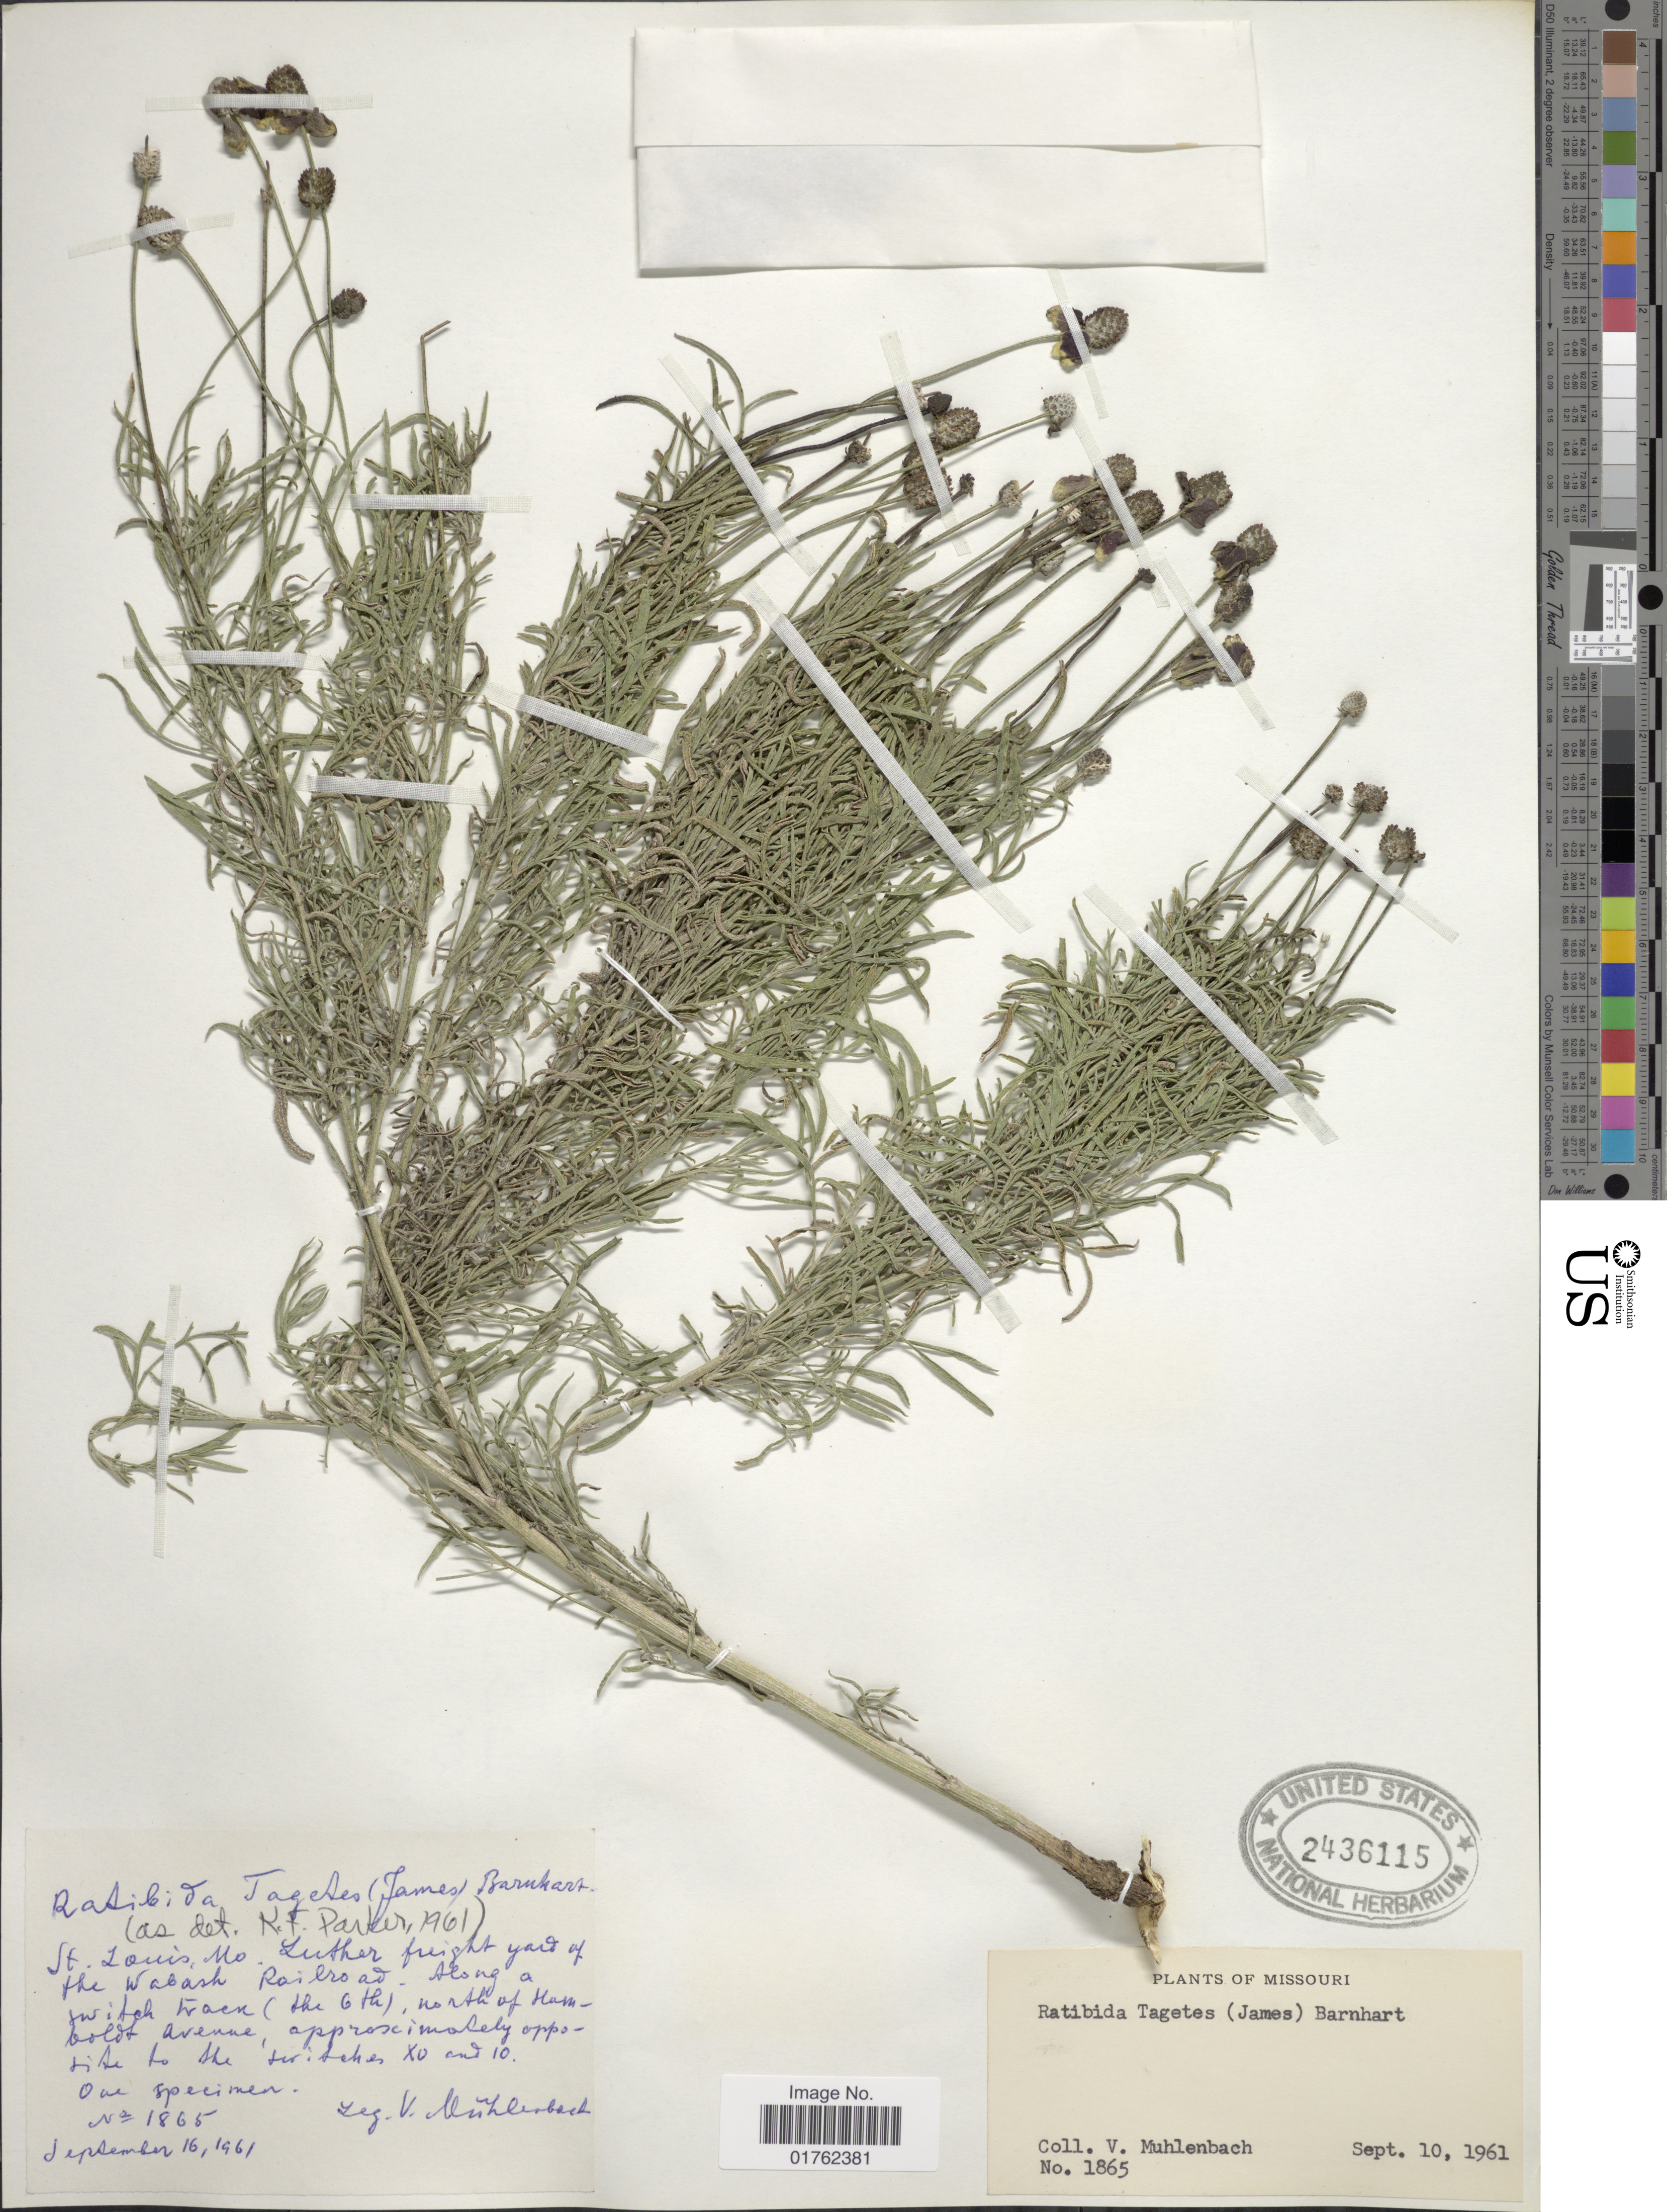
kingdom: Plantae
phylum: Tracheophyta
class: Magnoliopsida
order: Asterales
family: Asteraceae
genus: Ratibida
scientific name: Ratibida tagetes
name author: (James) Barnhart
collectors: V. Mühlenbach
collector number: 1865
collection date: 1961-09-10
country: United States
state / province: Missouri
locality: St. Louis Mo.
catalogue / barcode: US 2436115